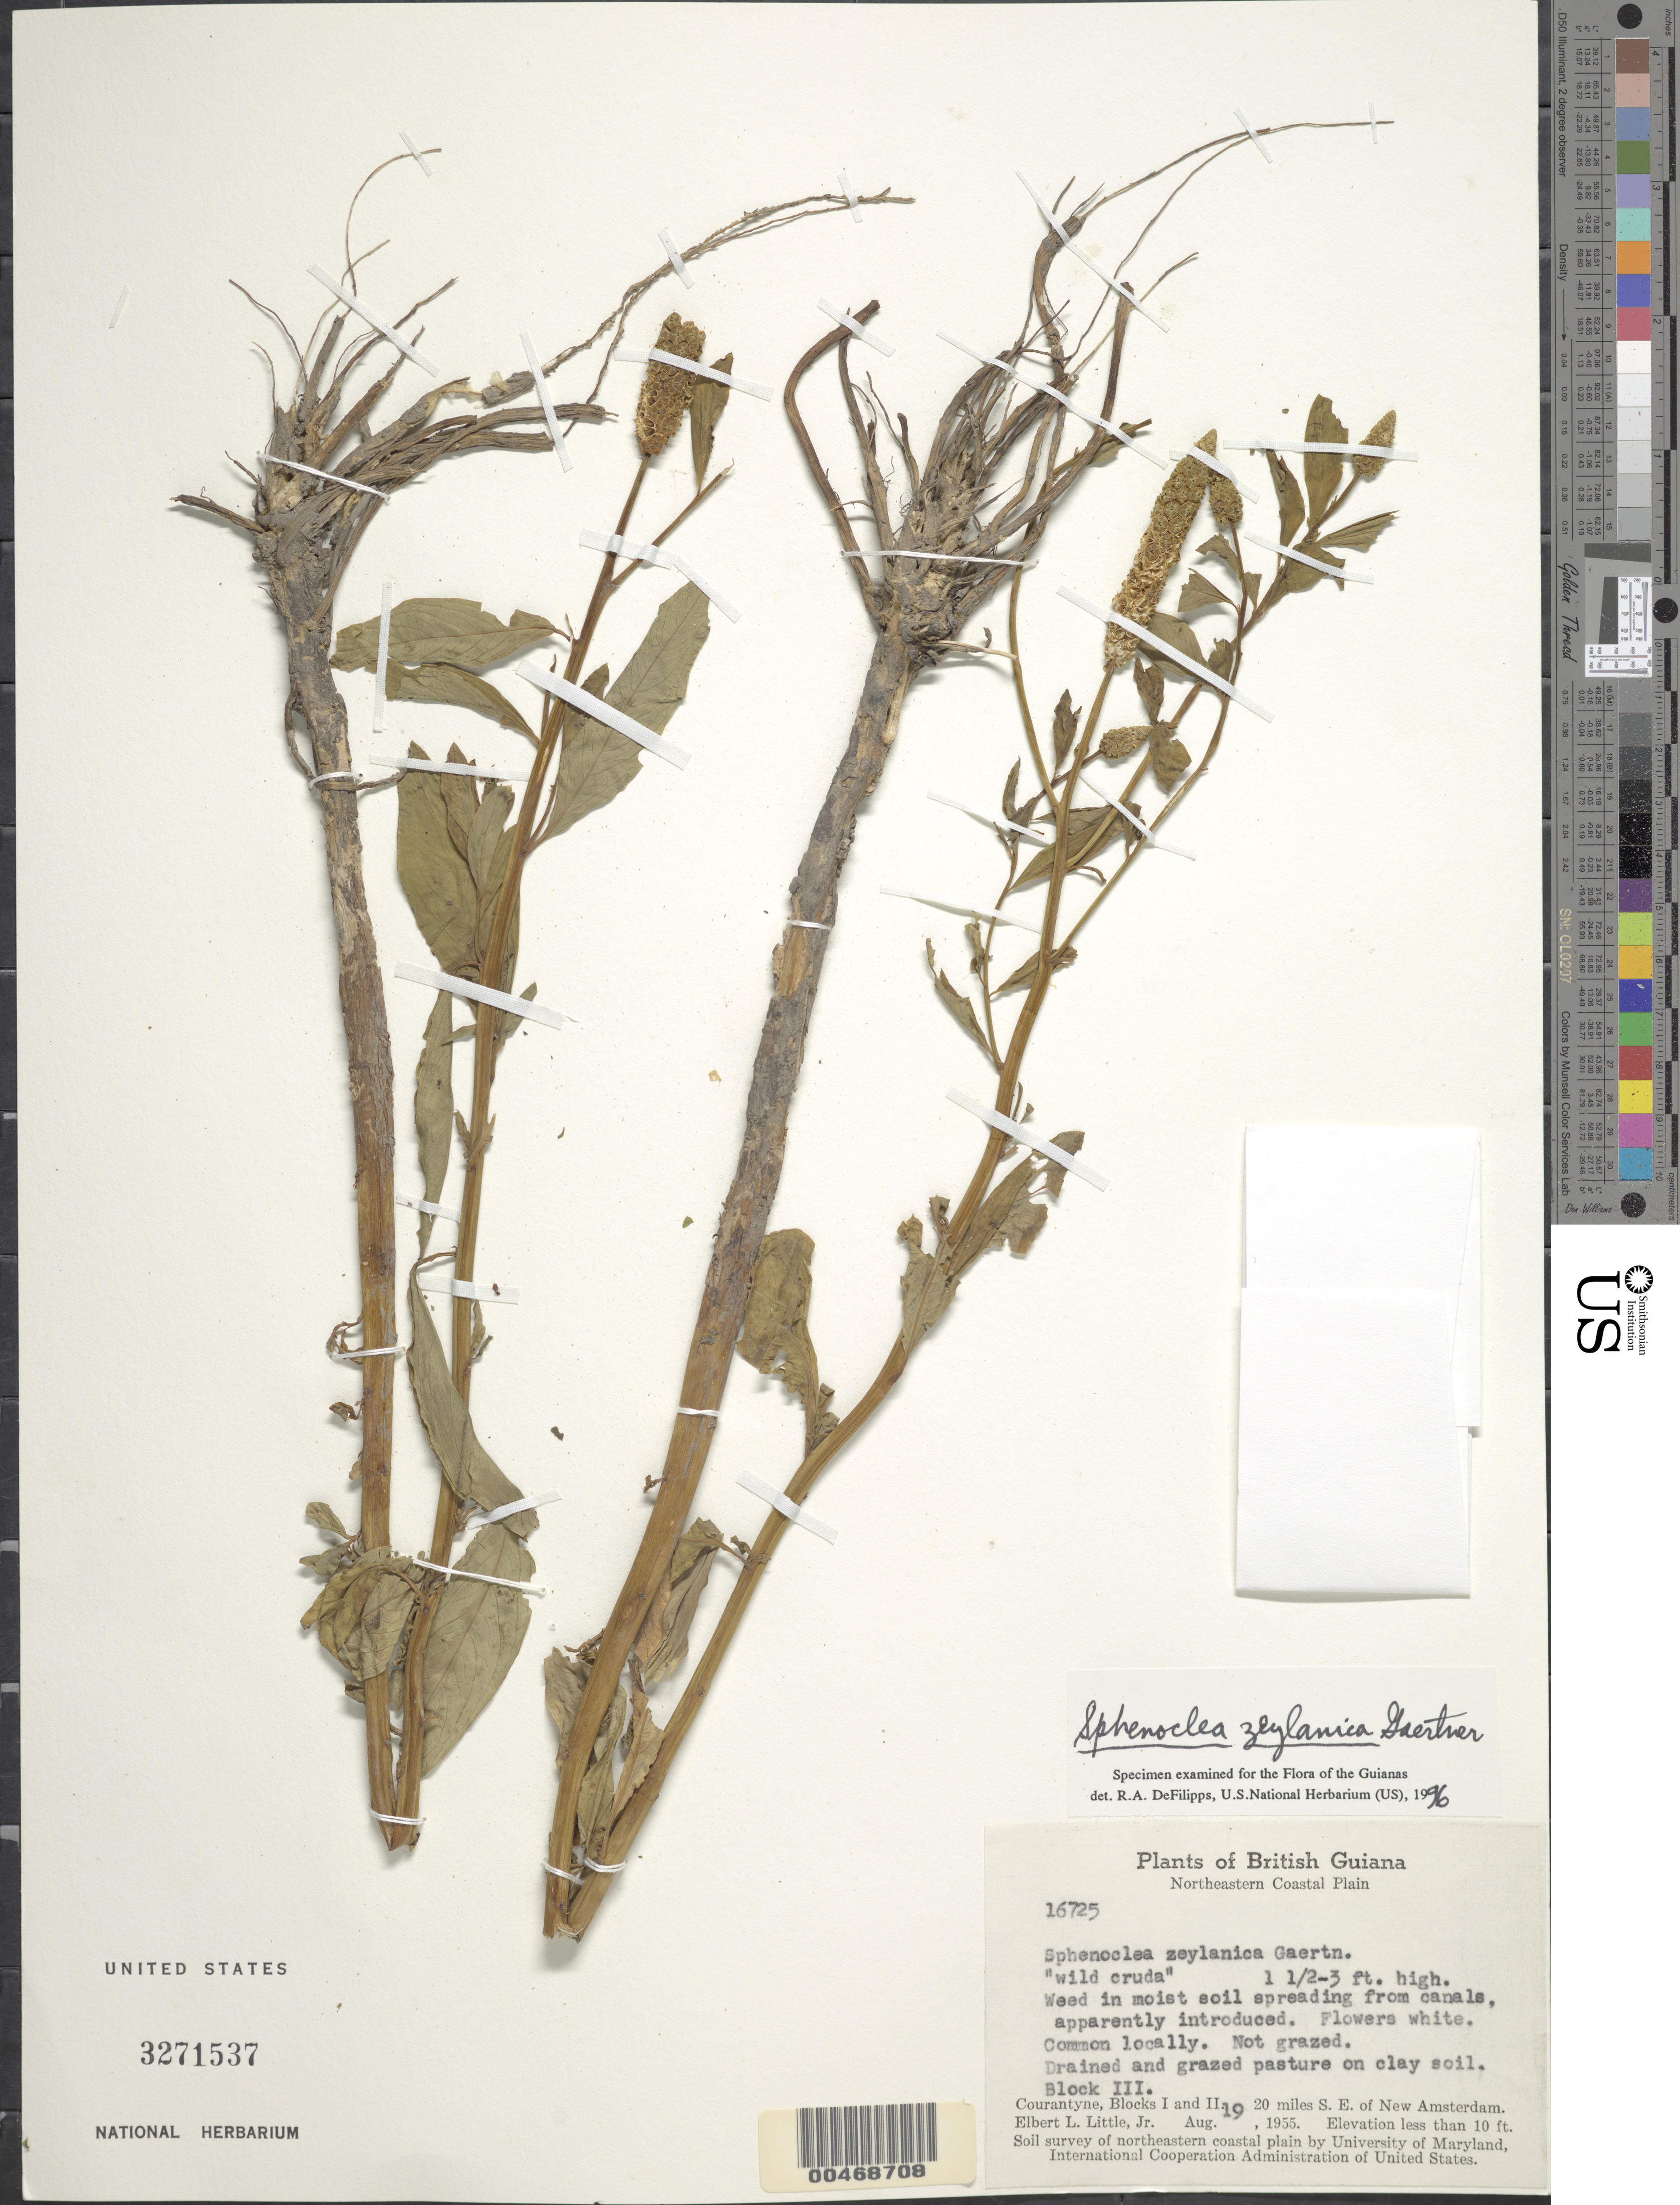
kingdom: Plantae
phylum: Tracheophyta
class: Magnoliopsida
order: Solanales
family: Sphenocleaceae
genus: Sphenoclea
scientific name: Sphenoclea zeylanica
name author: Gaertn.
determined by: DeFilipps, R. A.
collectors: E. L. Little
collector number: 16725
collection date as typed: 19-Aug-55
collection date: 1955-08-19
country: Guyana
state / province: E. Berbice-Corentyne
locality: Courantyne, Blocks III. 20 mi. SE of New Amsterdam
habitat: In mocamoea vegetation, 5-8 ft high; drained and grazed pasture on clay soil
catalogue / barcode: US 3271537